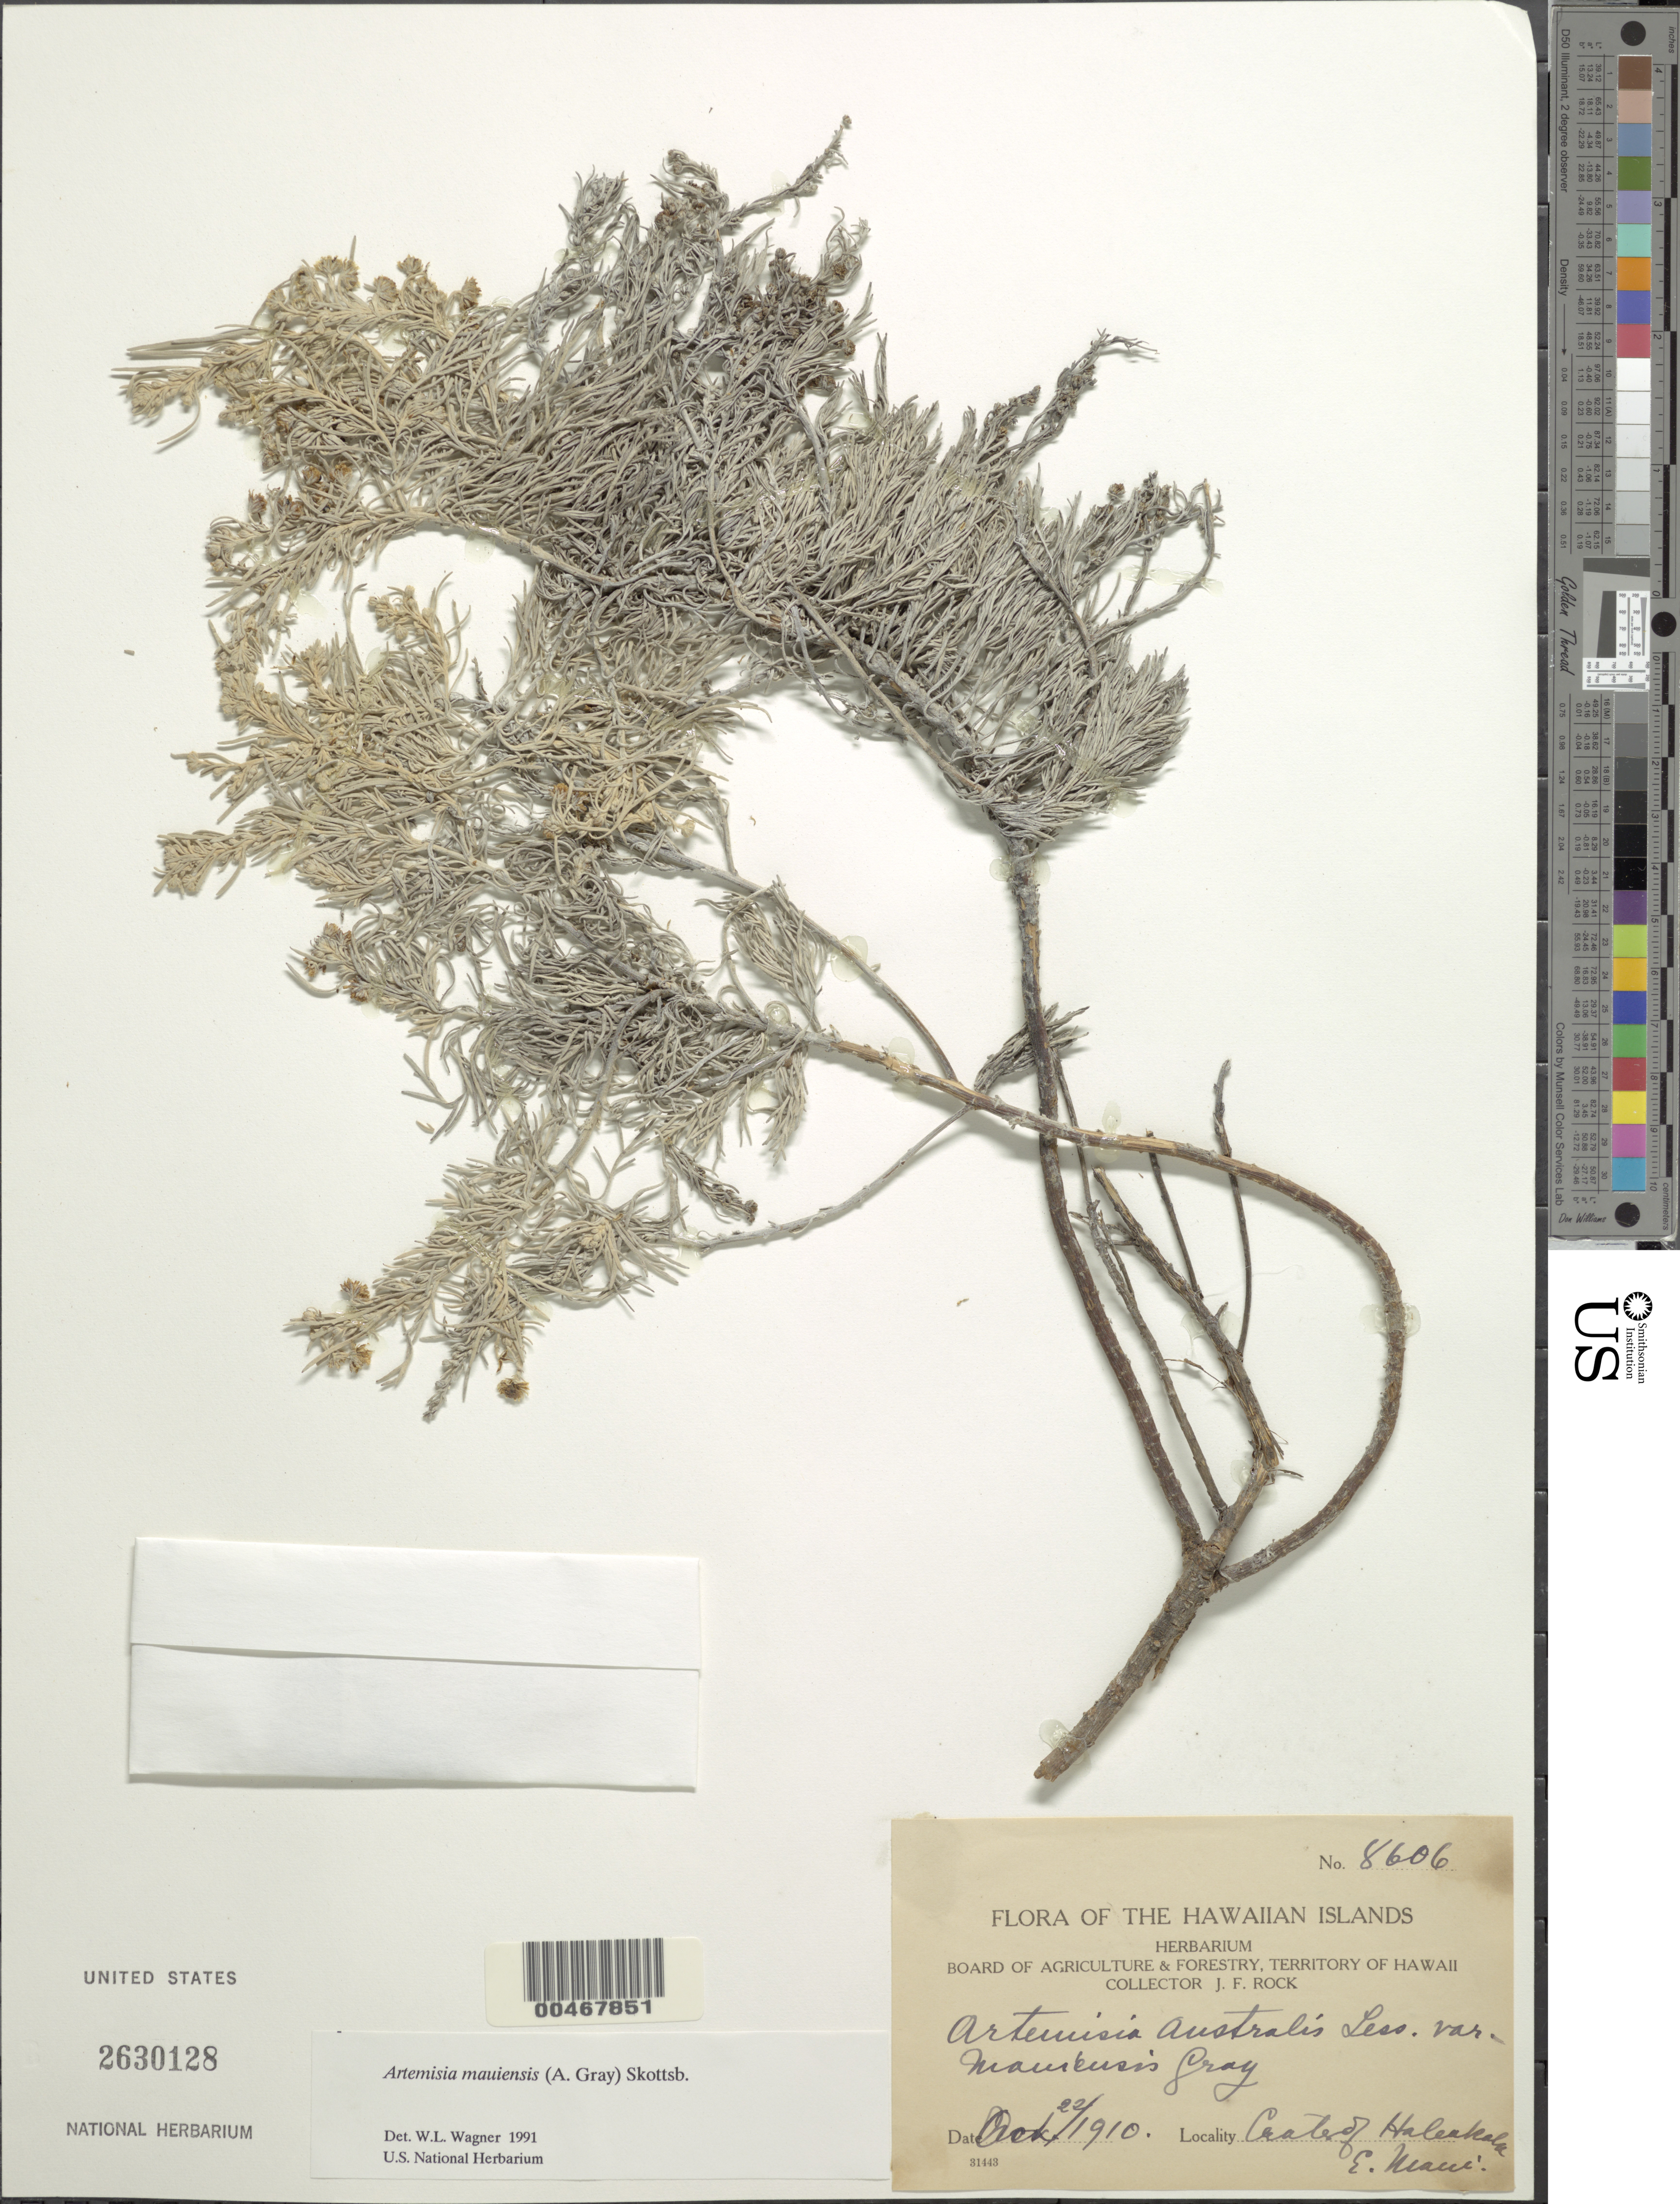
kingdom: Plantae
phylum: Tracheophyta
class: Magnoliopsida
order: Asterales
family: Asteraceae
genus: Artemisia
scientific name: Artemisia mauiensis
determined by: Wagner, W. L., (BOT), Smithsonian Institution - National Museum of Natural History (UNITED STATES)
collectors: J. F. Rock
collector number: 8606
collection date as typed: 22 Oct 1910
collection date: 1910-10-22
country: United States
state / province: Hawaii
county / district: Maui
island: Maui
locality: Crater of Haleakala, E Maui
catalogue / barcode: US 2630128